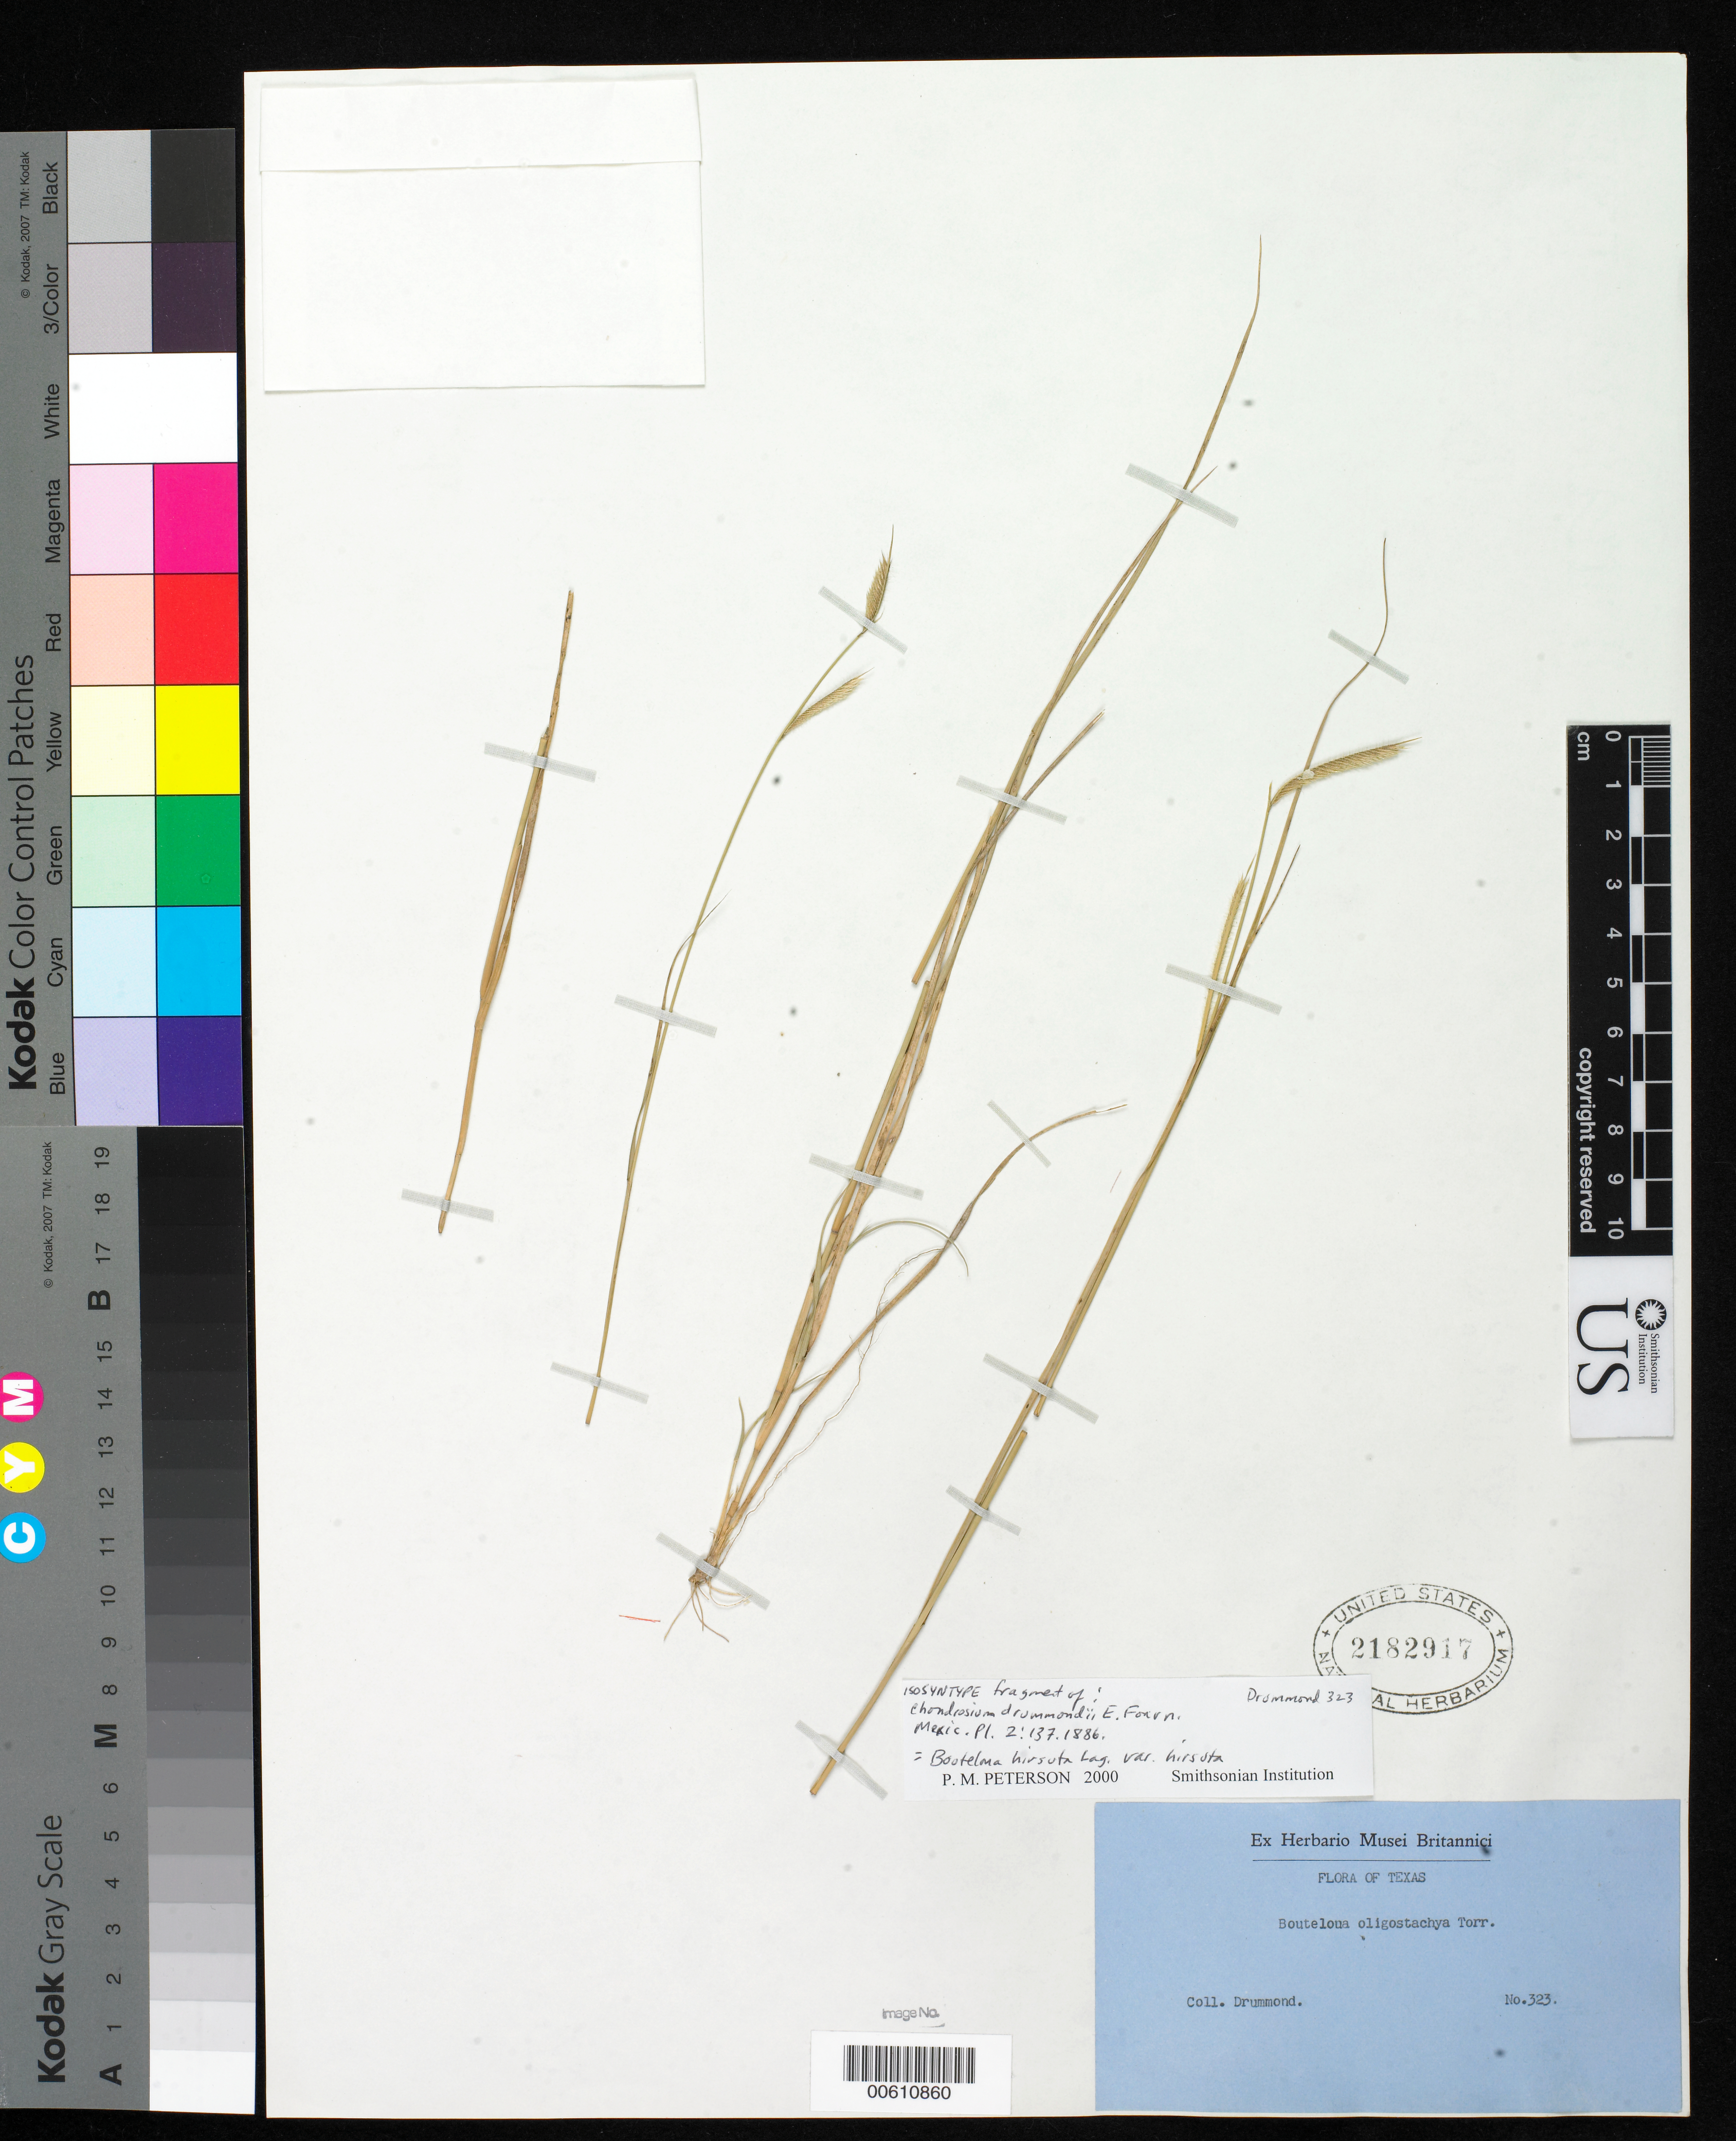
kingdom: Plantae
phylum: Tracheophyta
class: Liliopsida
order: Poales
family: Poaceae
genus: Chondrosum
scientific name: Chondrosum drummondii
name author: E. Fourn.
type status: Type Fragment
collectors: -. Drummond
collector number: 323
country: United States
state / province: Texas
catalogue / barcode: US 2182917